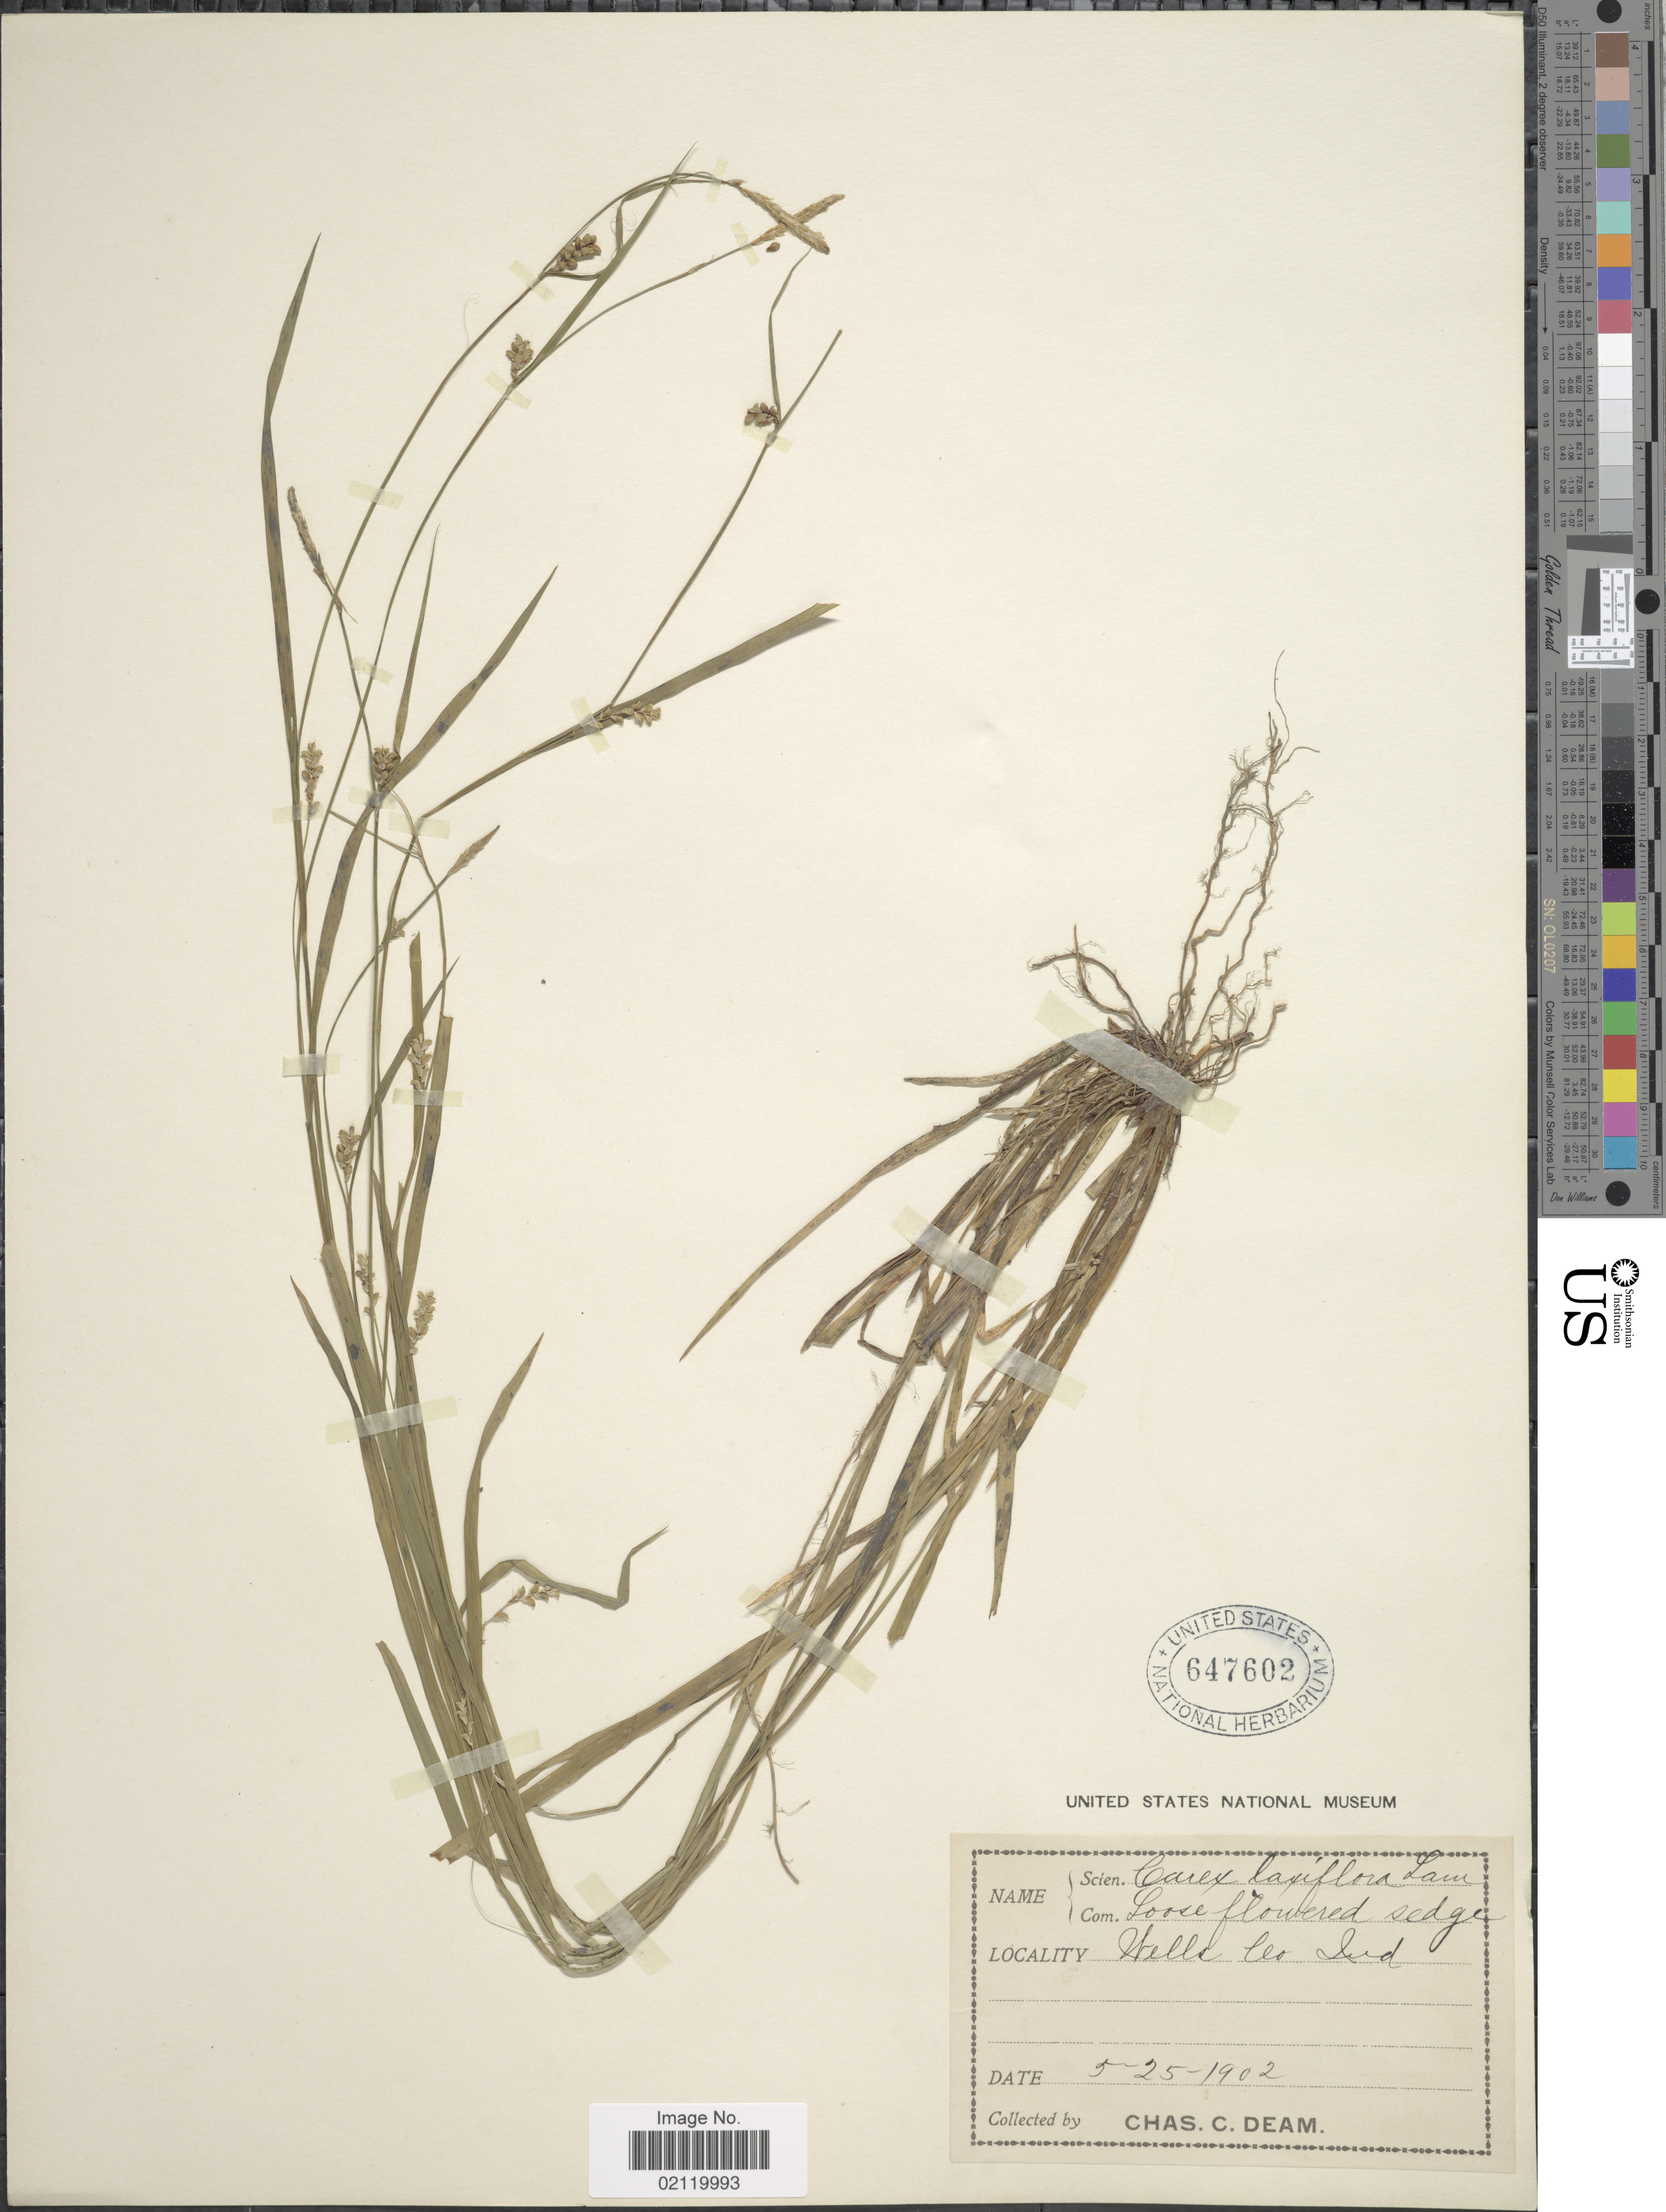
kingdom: Plantae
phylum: Tracheophyta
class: Liliopsida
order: Poales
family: Cyperaceae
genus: Carex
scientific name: Carex laxiflora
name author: Lam.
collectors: C. C. Deam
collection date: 1902-05-25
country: United States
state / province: Indiana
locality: Wells Co.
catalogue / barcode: US 647602